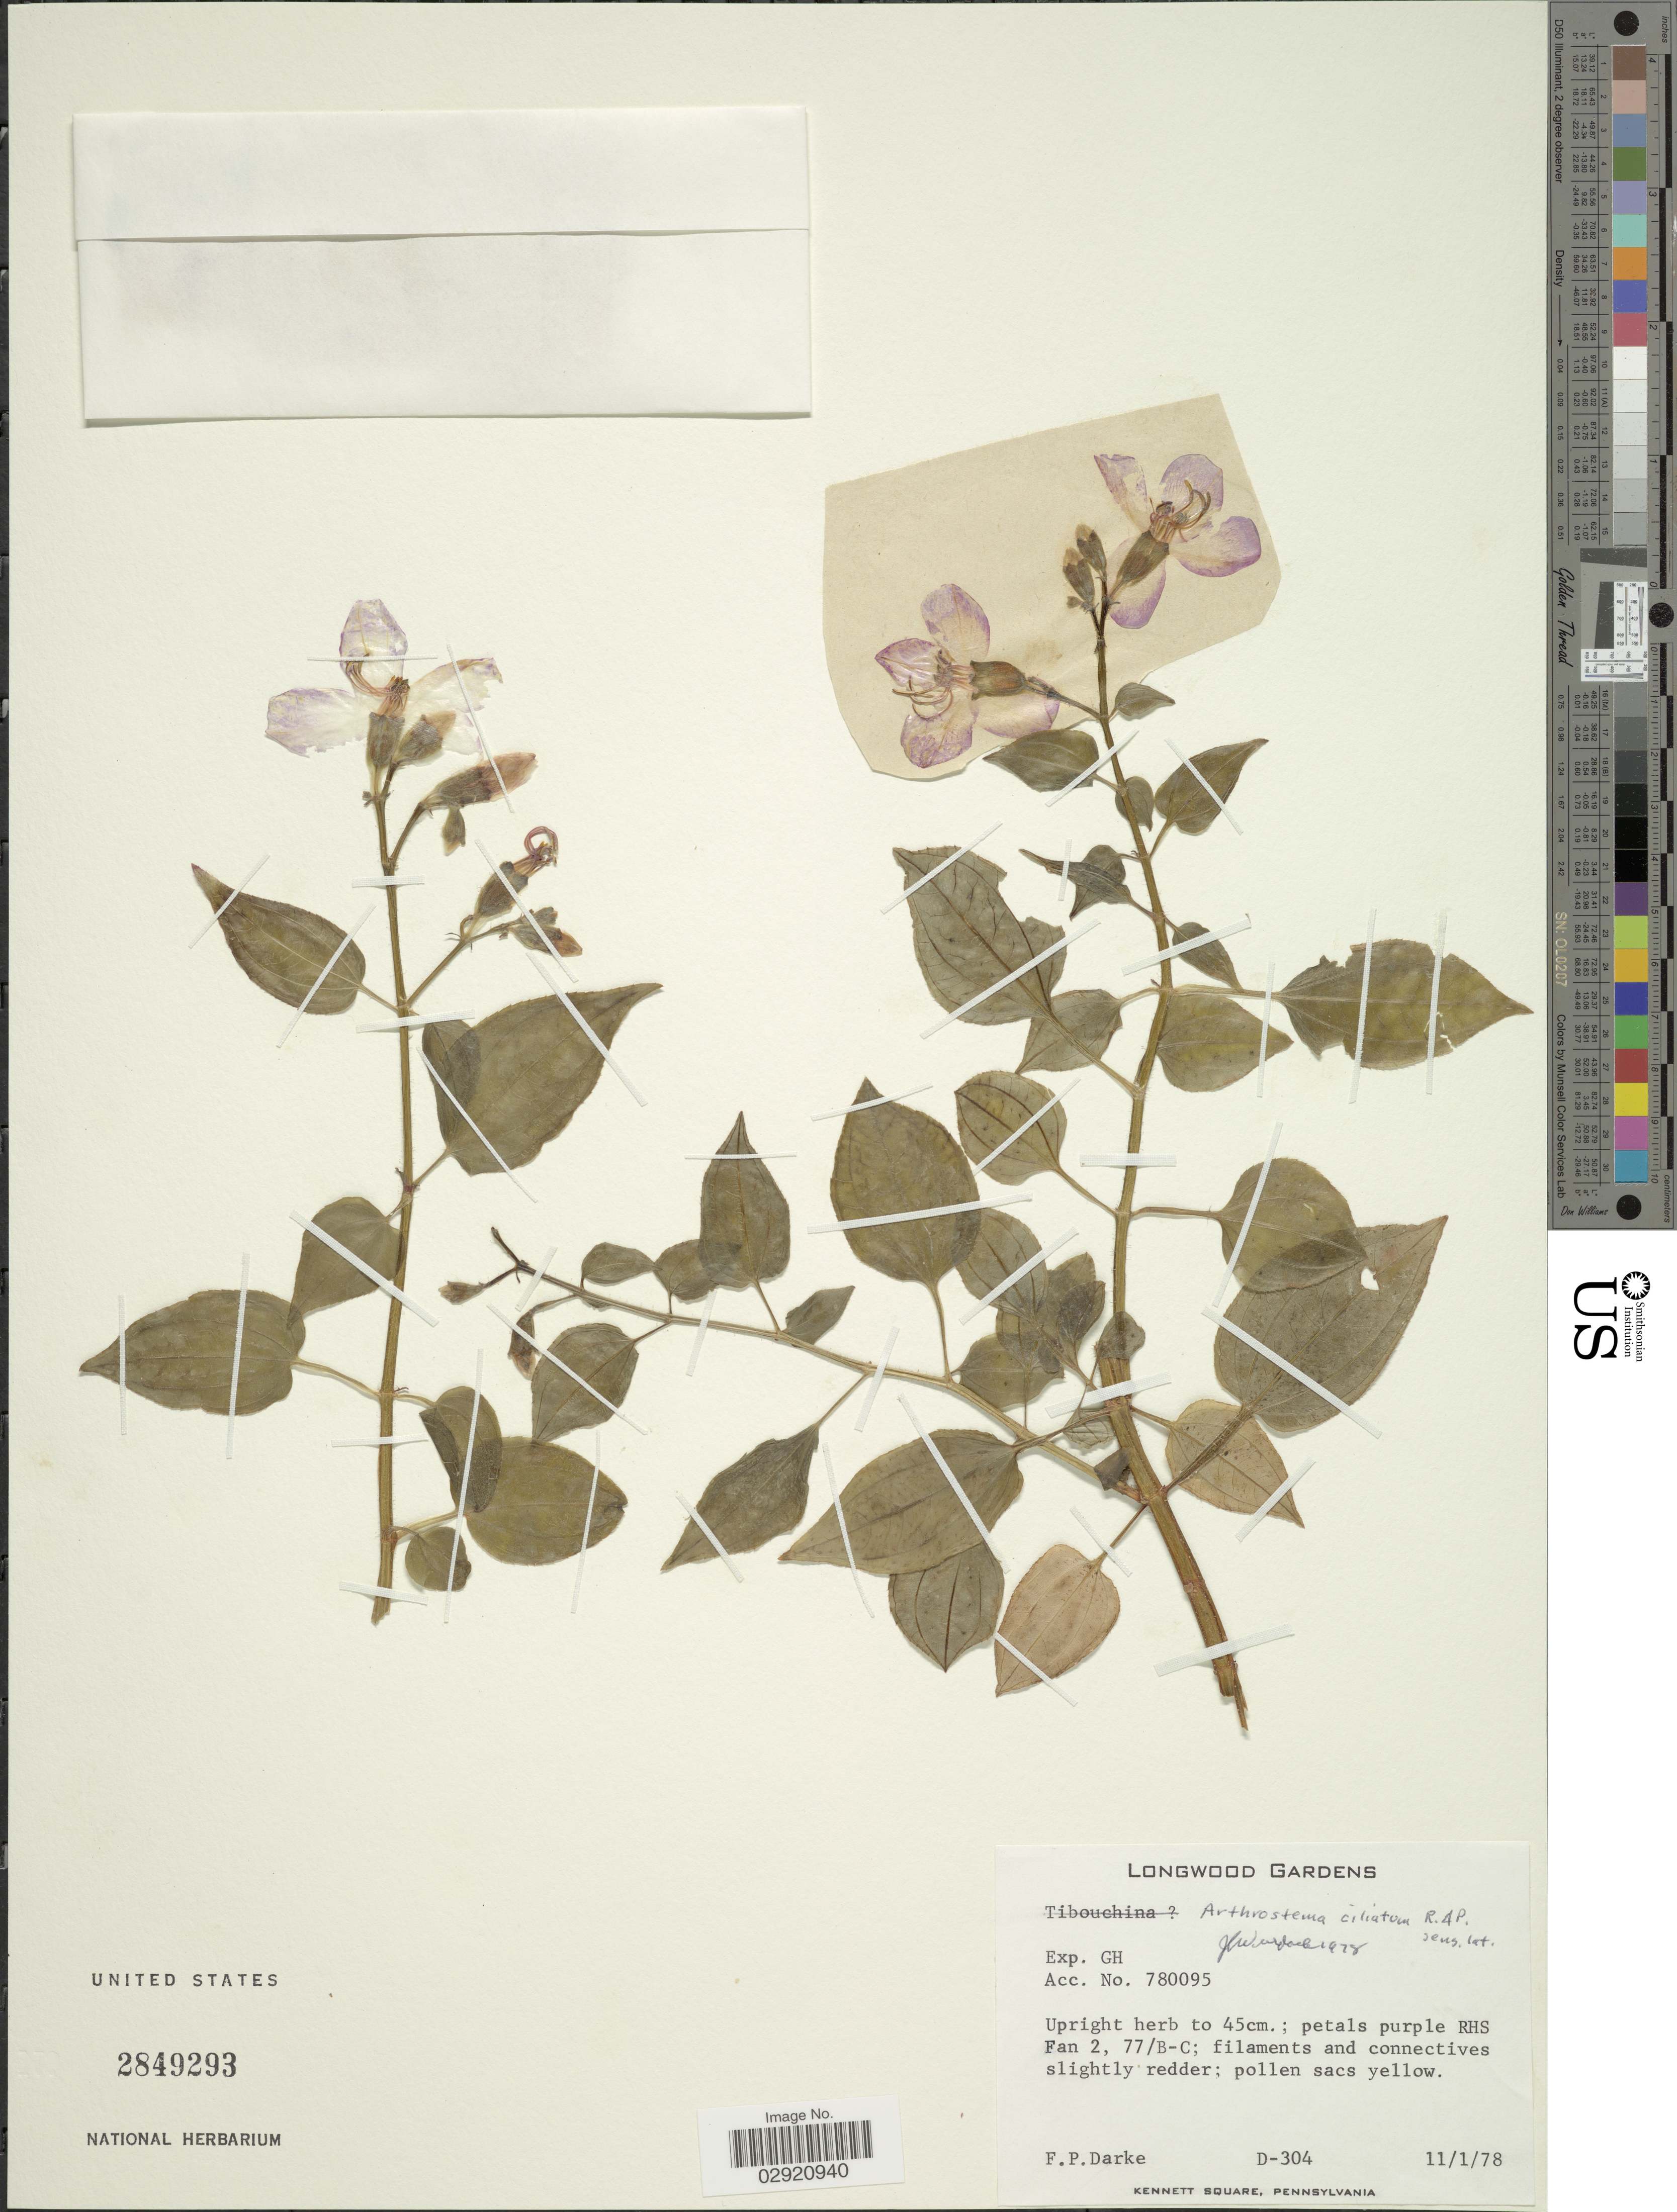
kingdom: Plantae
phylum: Tracheophyta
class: Magnoliopsida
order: Myrtales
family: Melastomataceae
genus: Arthrostemma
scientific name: Arthrostemma ciliatum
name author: Pav. ex D. Don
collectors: F. Darke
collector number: D-304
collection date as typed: Transcribed d/m/y: 11/1/78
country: United States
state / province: Pennsylvania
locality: Longwood Gardens. Kennett Square.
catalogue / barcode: US 2849293